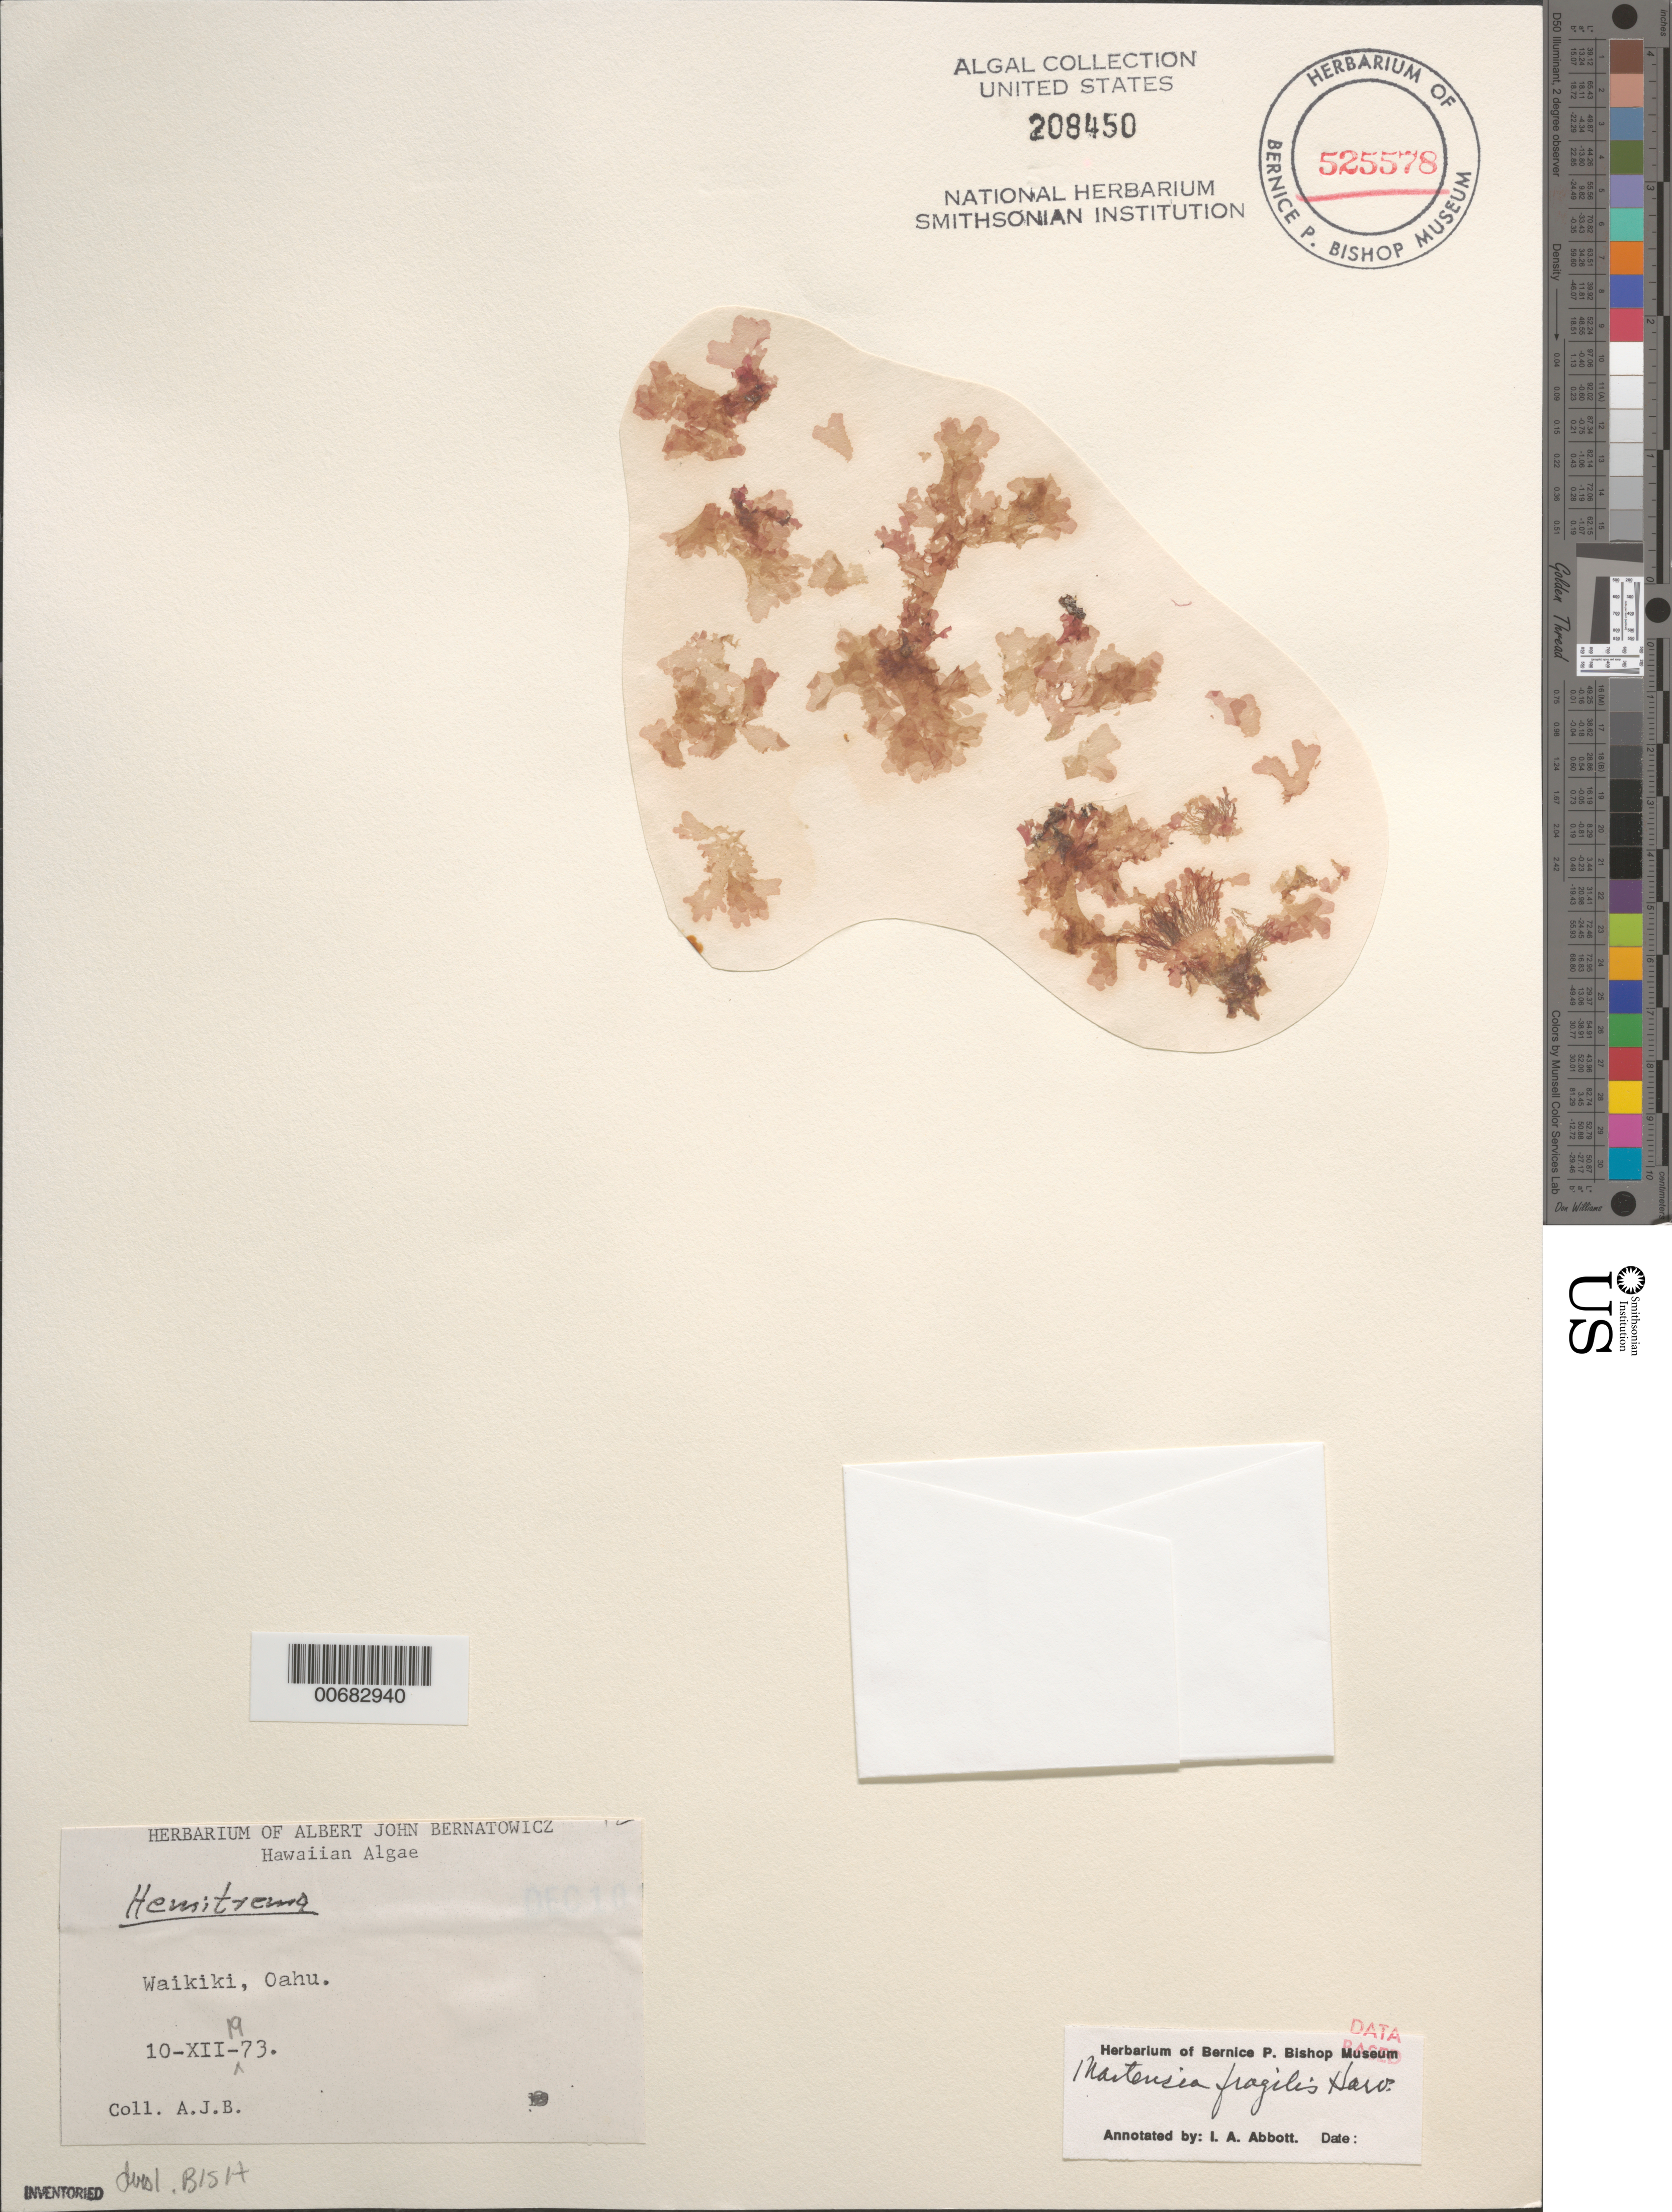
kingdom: Plantae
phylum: Rhodophyta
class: Florideophyceae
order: Ceramiales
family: Delesseriaceae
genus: Martensia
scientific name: Martensia fragilis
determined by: Abbott, Isabella A.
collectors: A. Bernatowicz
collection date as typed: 10 Dec 1973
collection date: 1973-12-10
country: United States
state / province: Hawaii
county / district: Honolulu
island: Oahu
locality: Waikiki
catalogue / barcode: US 208450